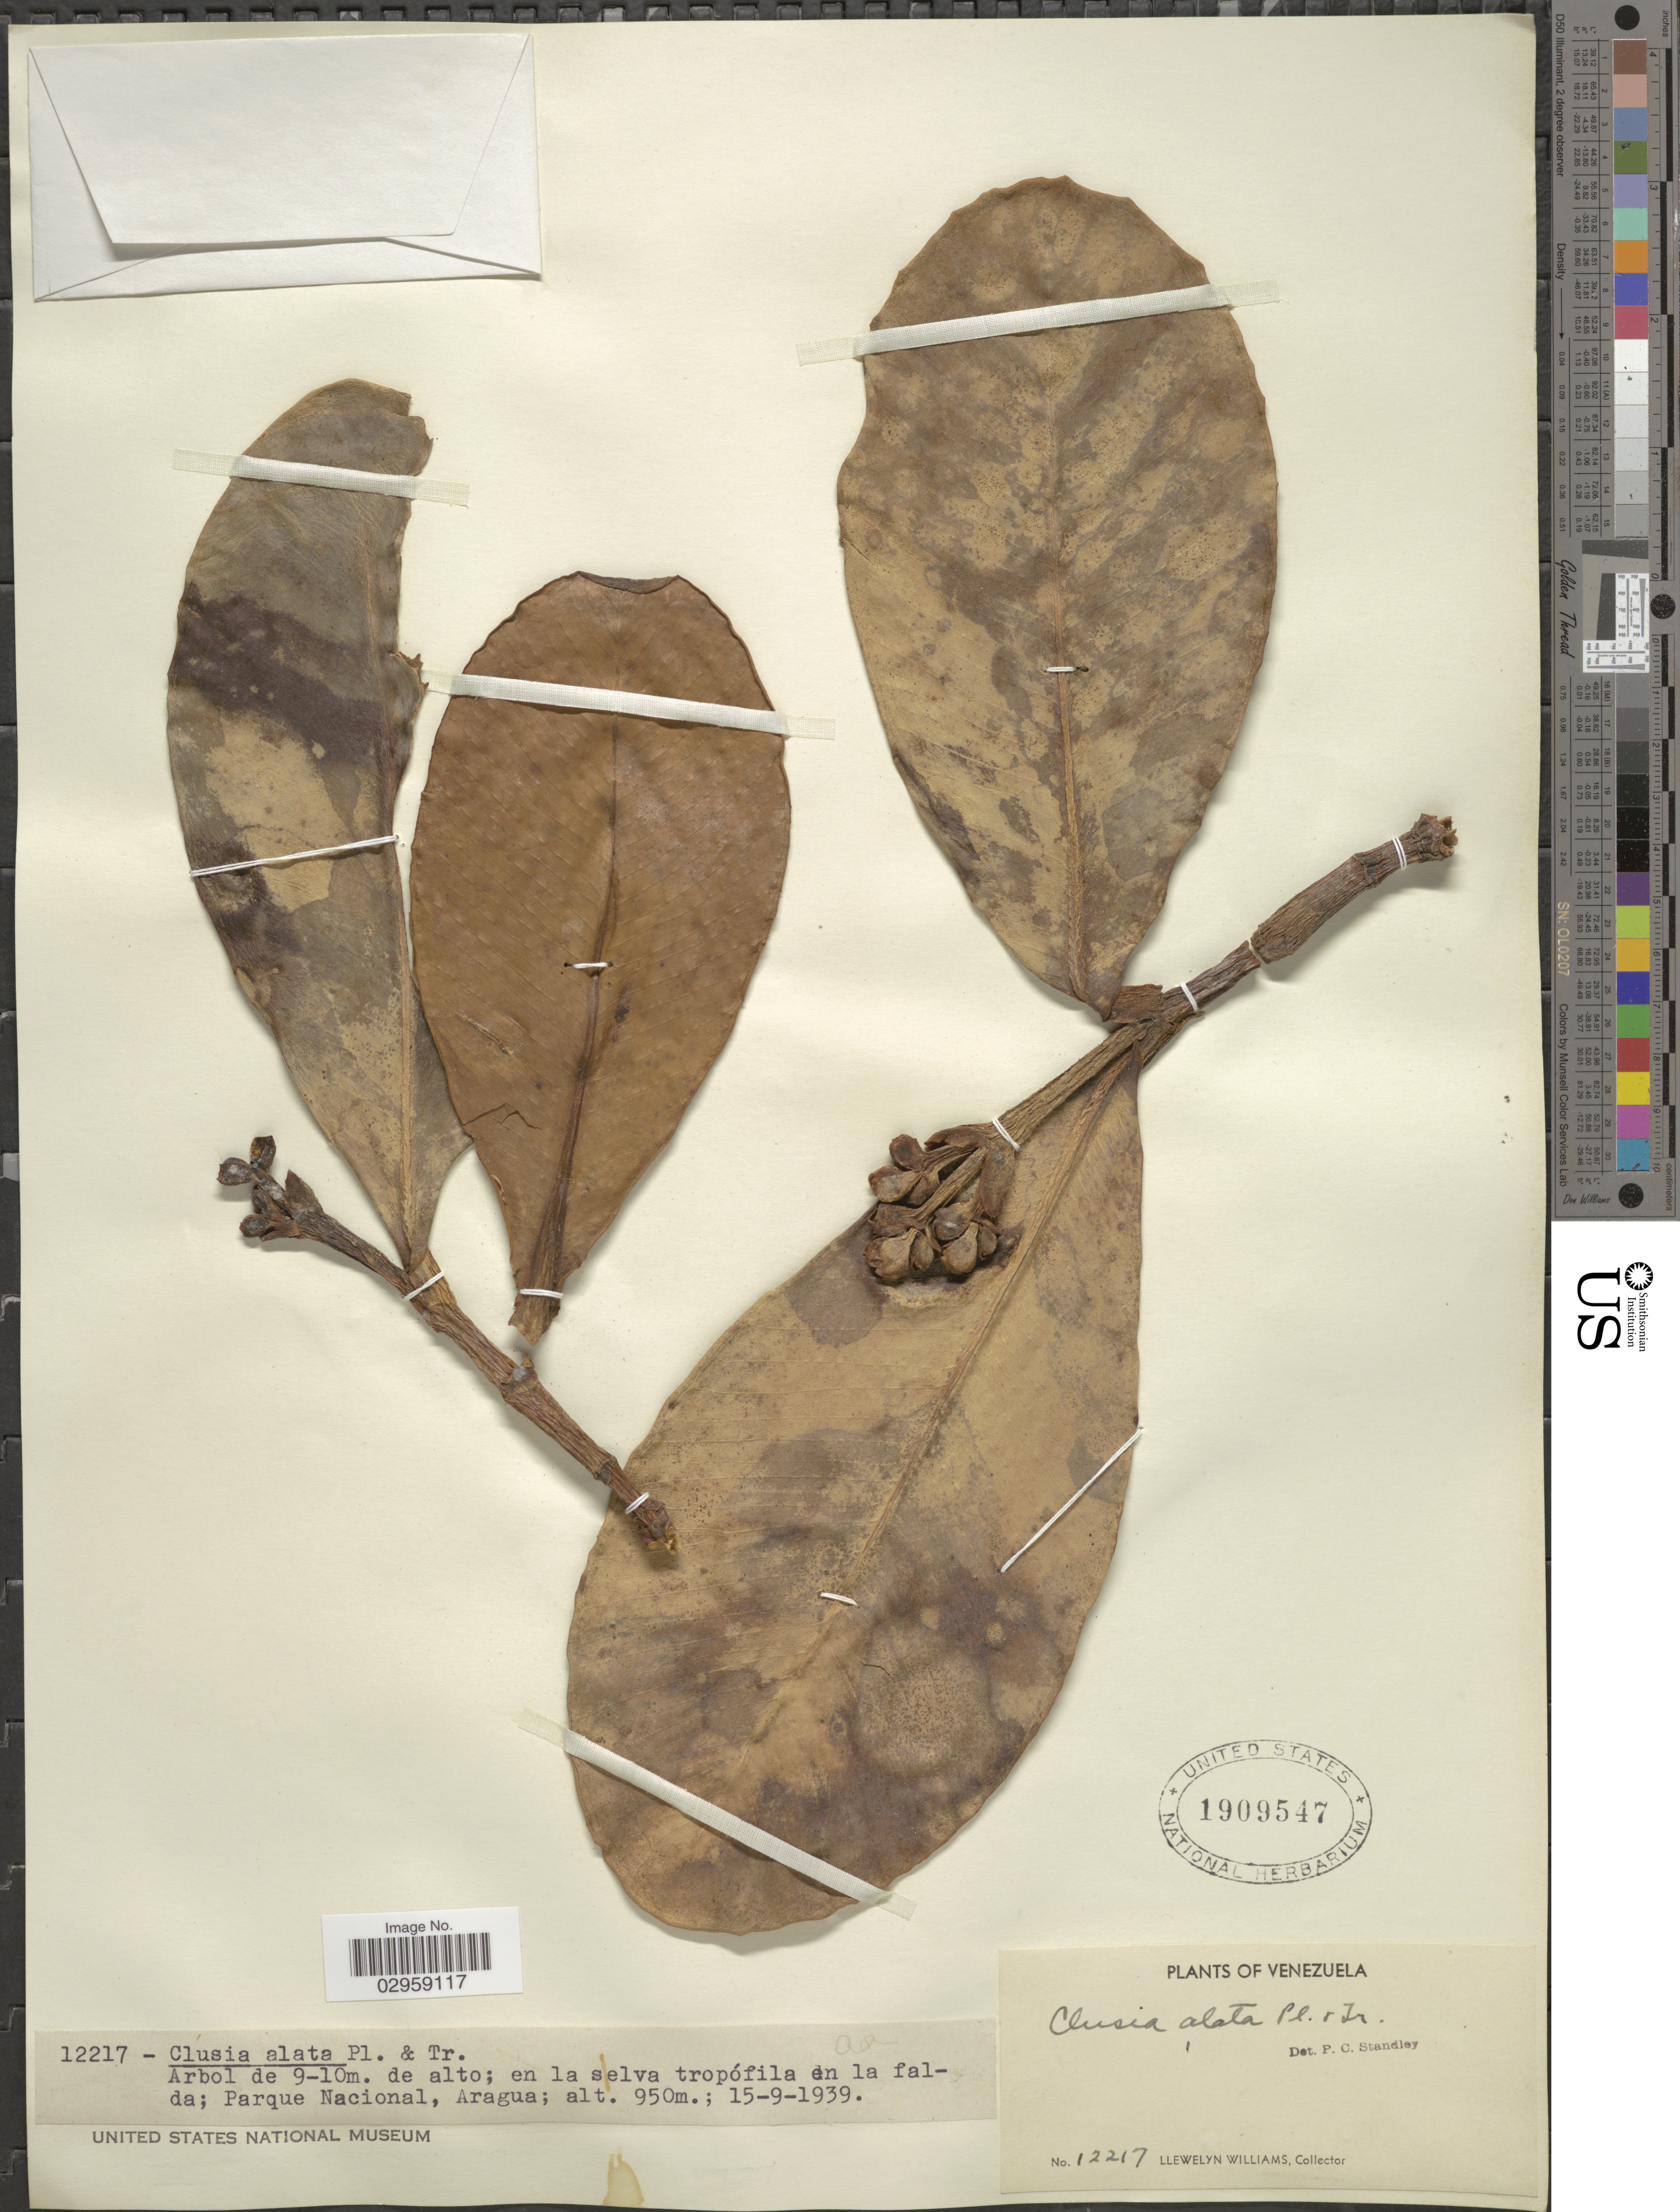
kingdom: Plantae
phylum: Tracheophyta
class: Magnoliopsida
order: Malpighiales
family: Clusiaceae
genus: Clusia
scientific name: Clusia alata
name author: Triana & Planch.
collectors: Ll. Williams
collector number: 12217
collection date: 1939-09-15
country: Venezuela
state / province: Aragua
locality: Parque Nacional.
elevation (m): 950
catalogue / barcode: US 1909547